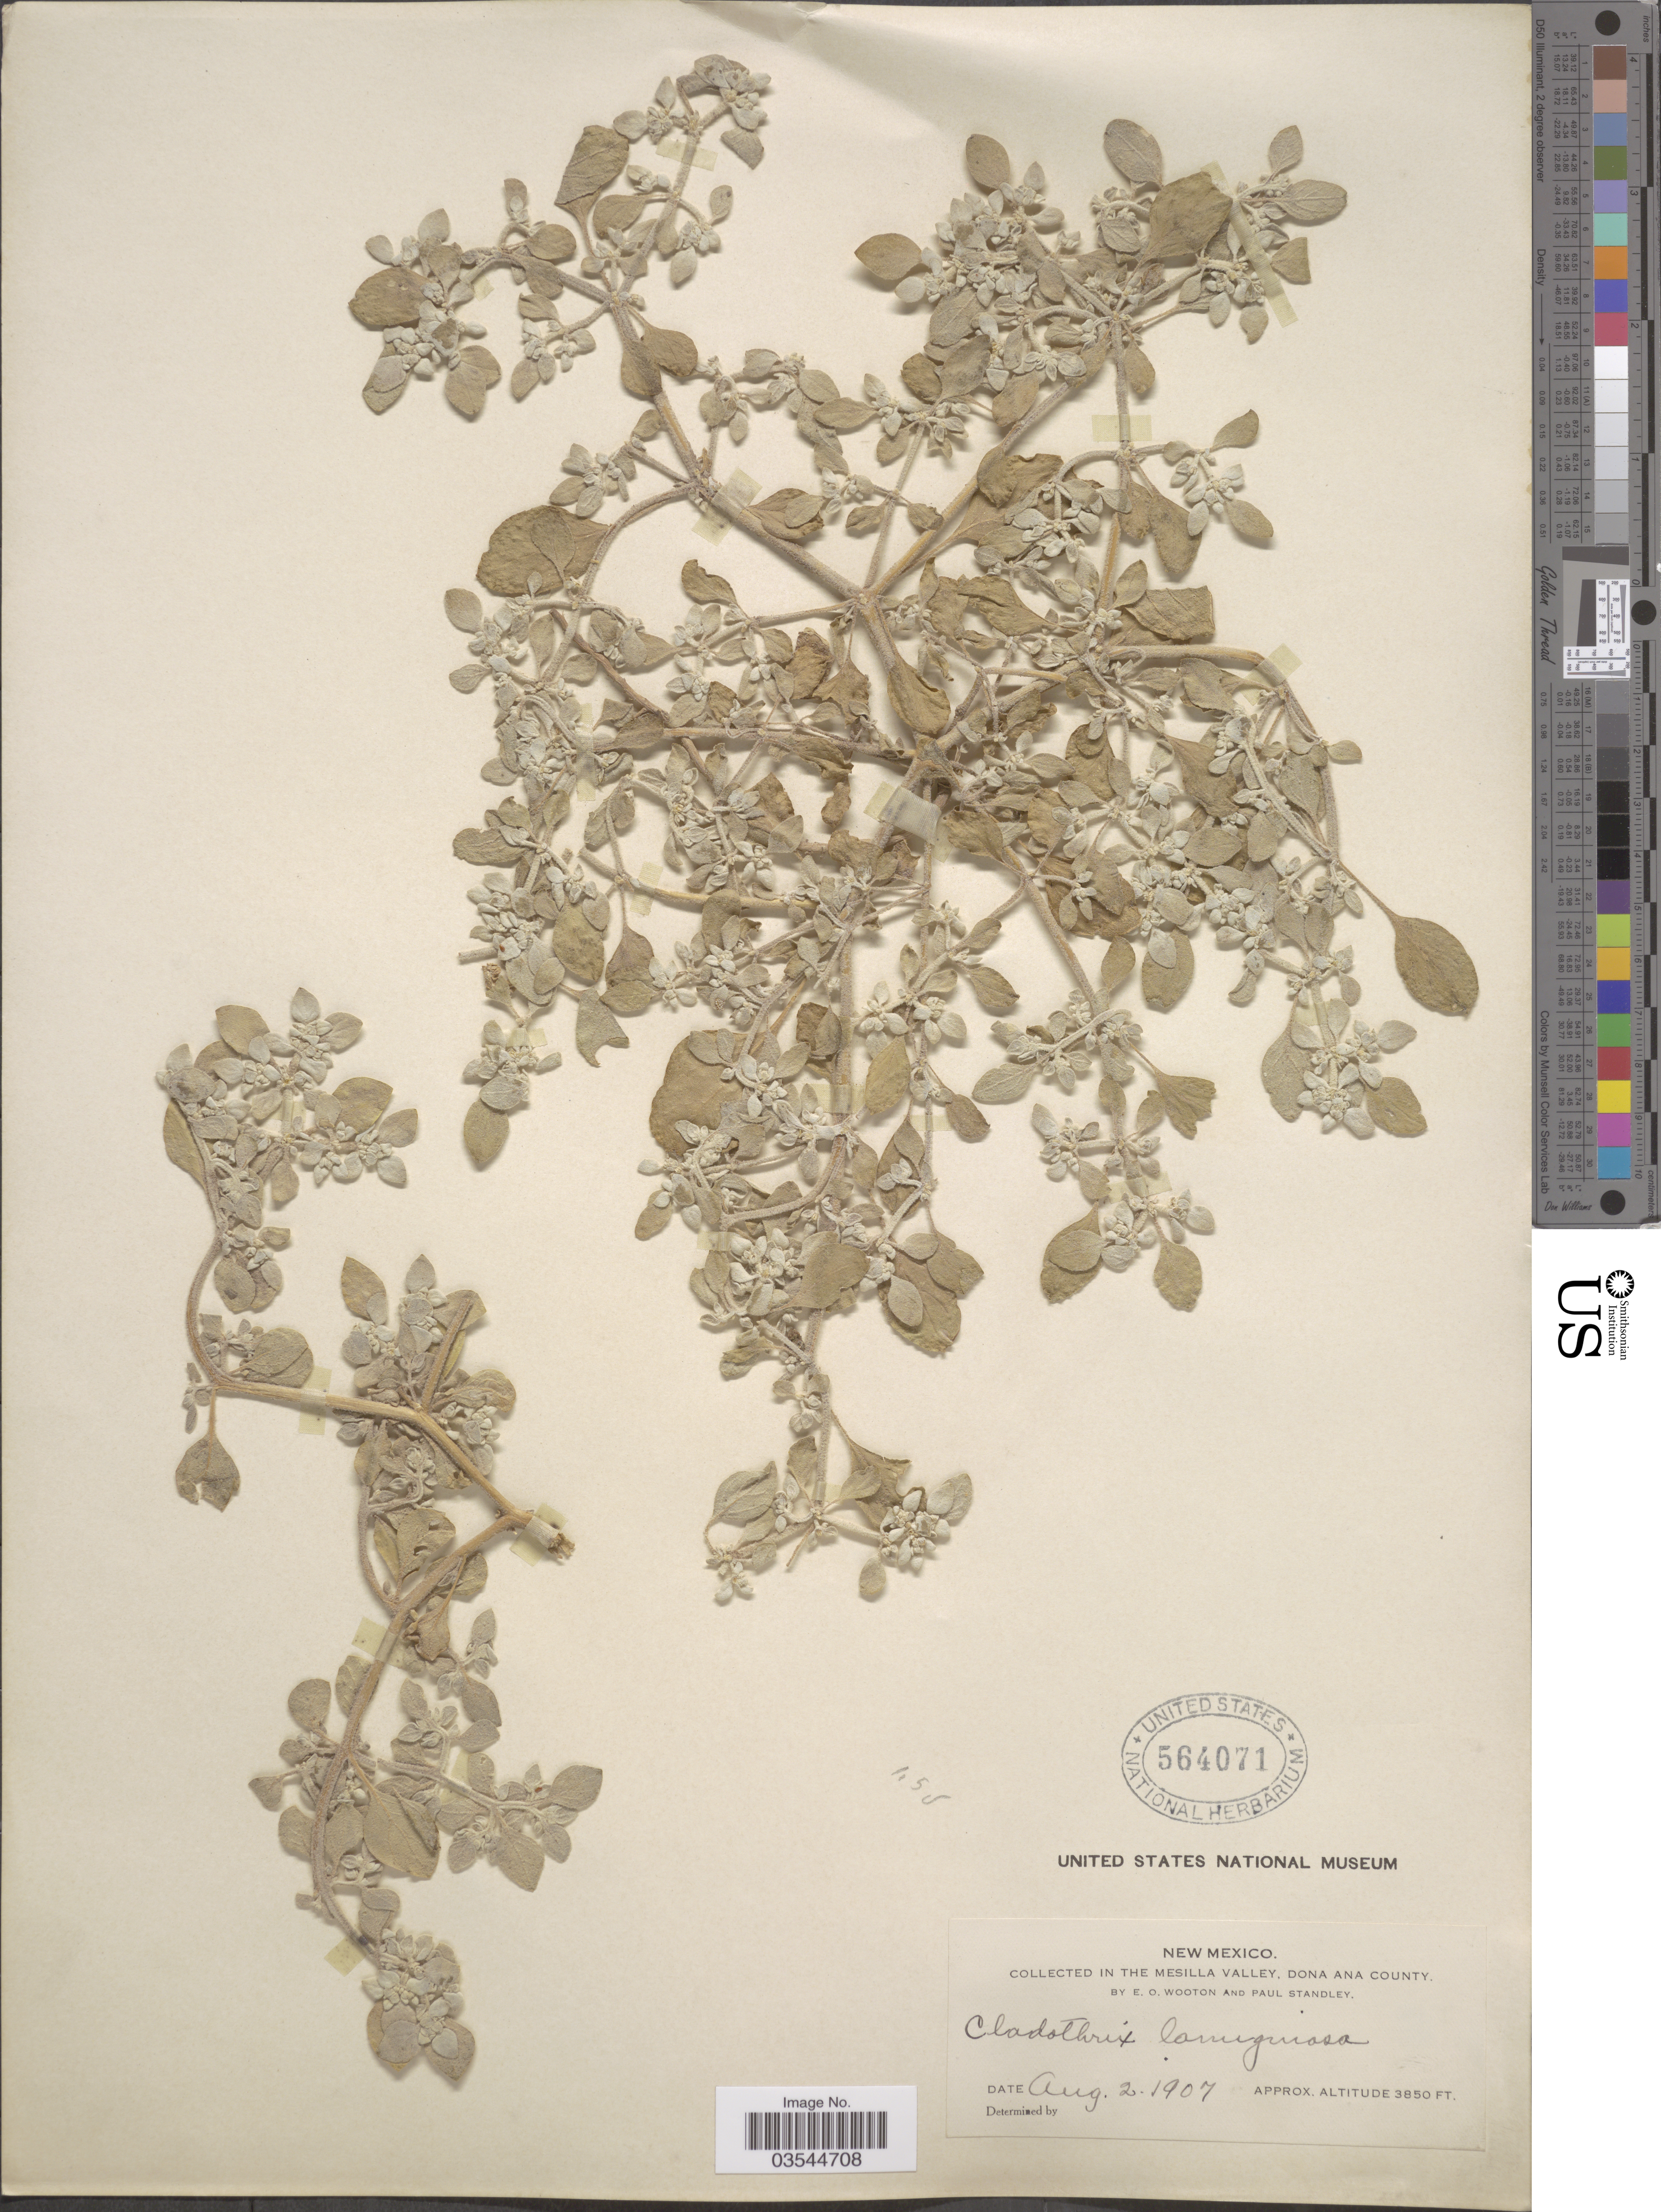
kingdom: Plantae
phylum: Tracheophyta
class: Magnoliopsida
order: Caryophyllales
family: Amaranthaceae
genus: Tidestromia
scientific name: Tidestromia lanuginosa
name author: (Nutt.) Standl.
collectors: E. O. Wooton & P. C. Standley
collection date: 1907-08-02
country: United States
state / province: New Mexico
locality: In the Mesilla Valley, Dona Ana County.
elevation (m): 1173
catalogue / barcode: US 564071